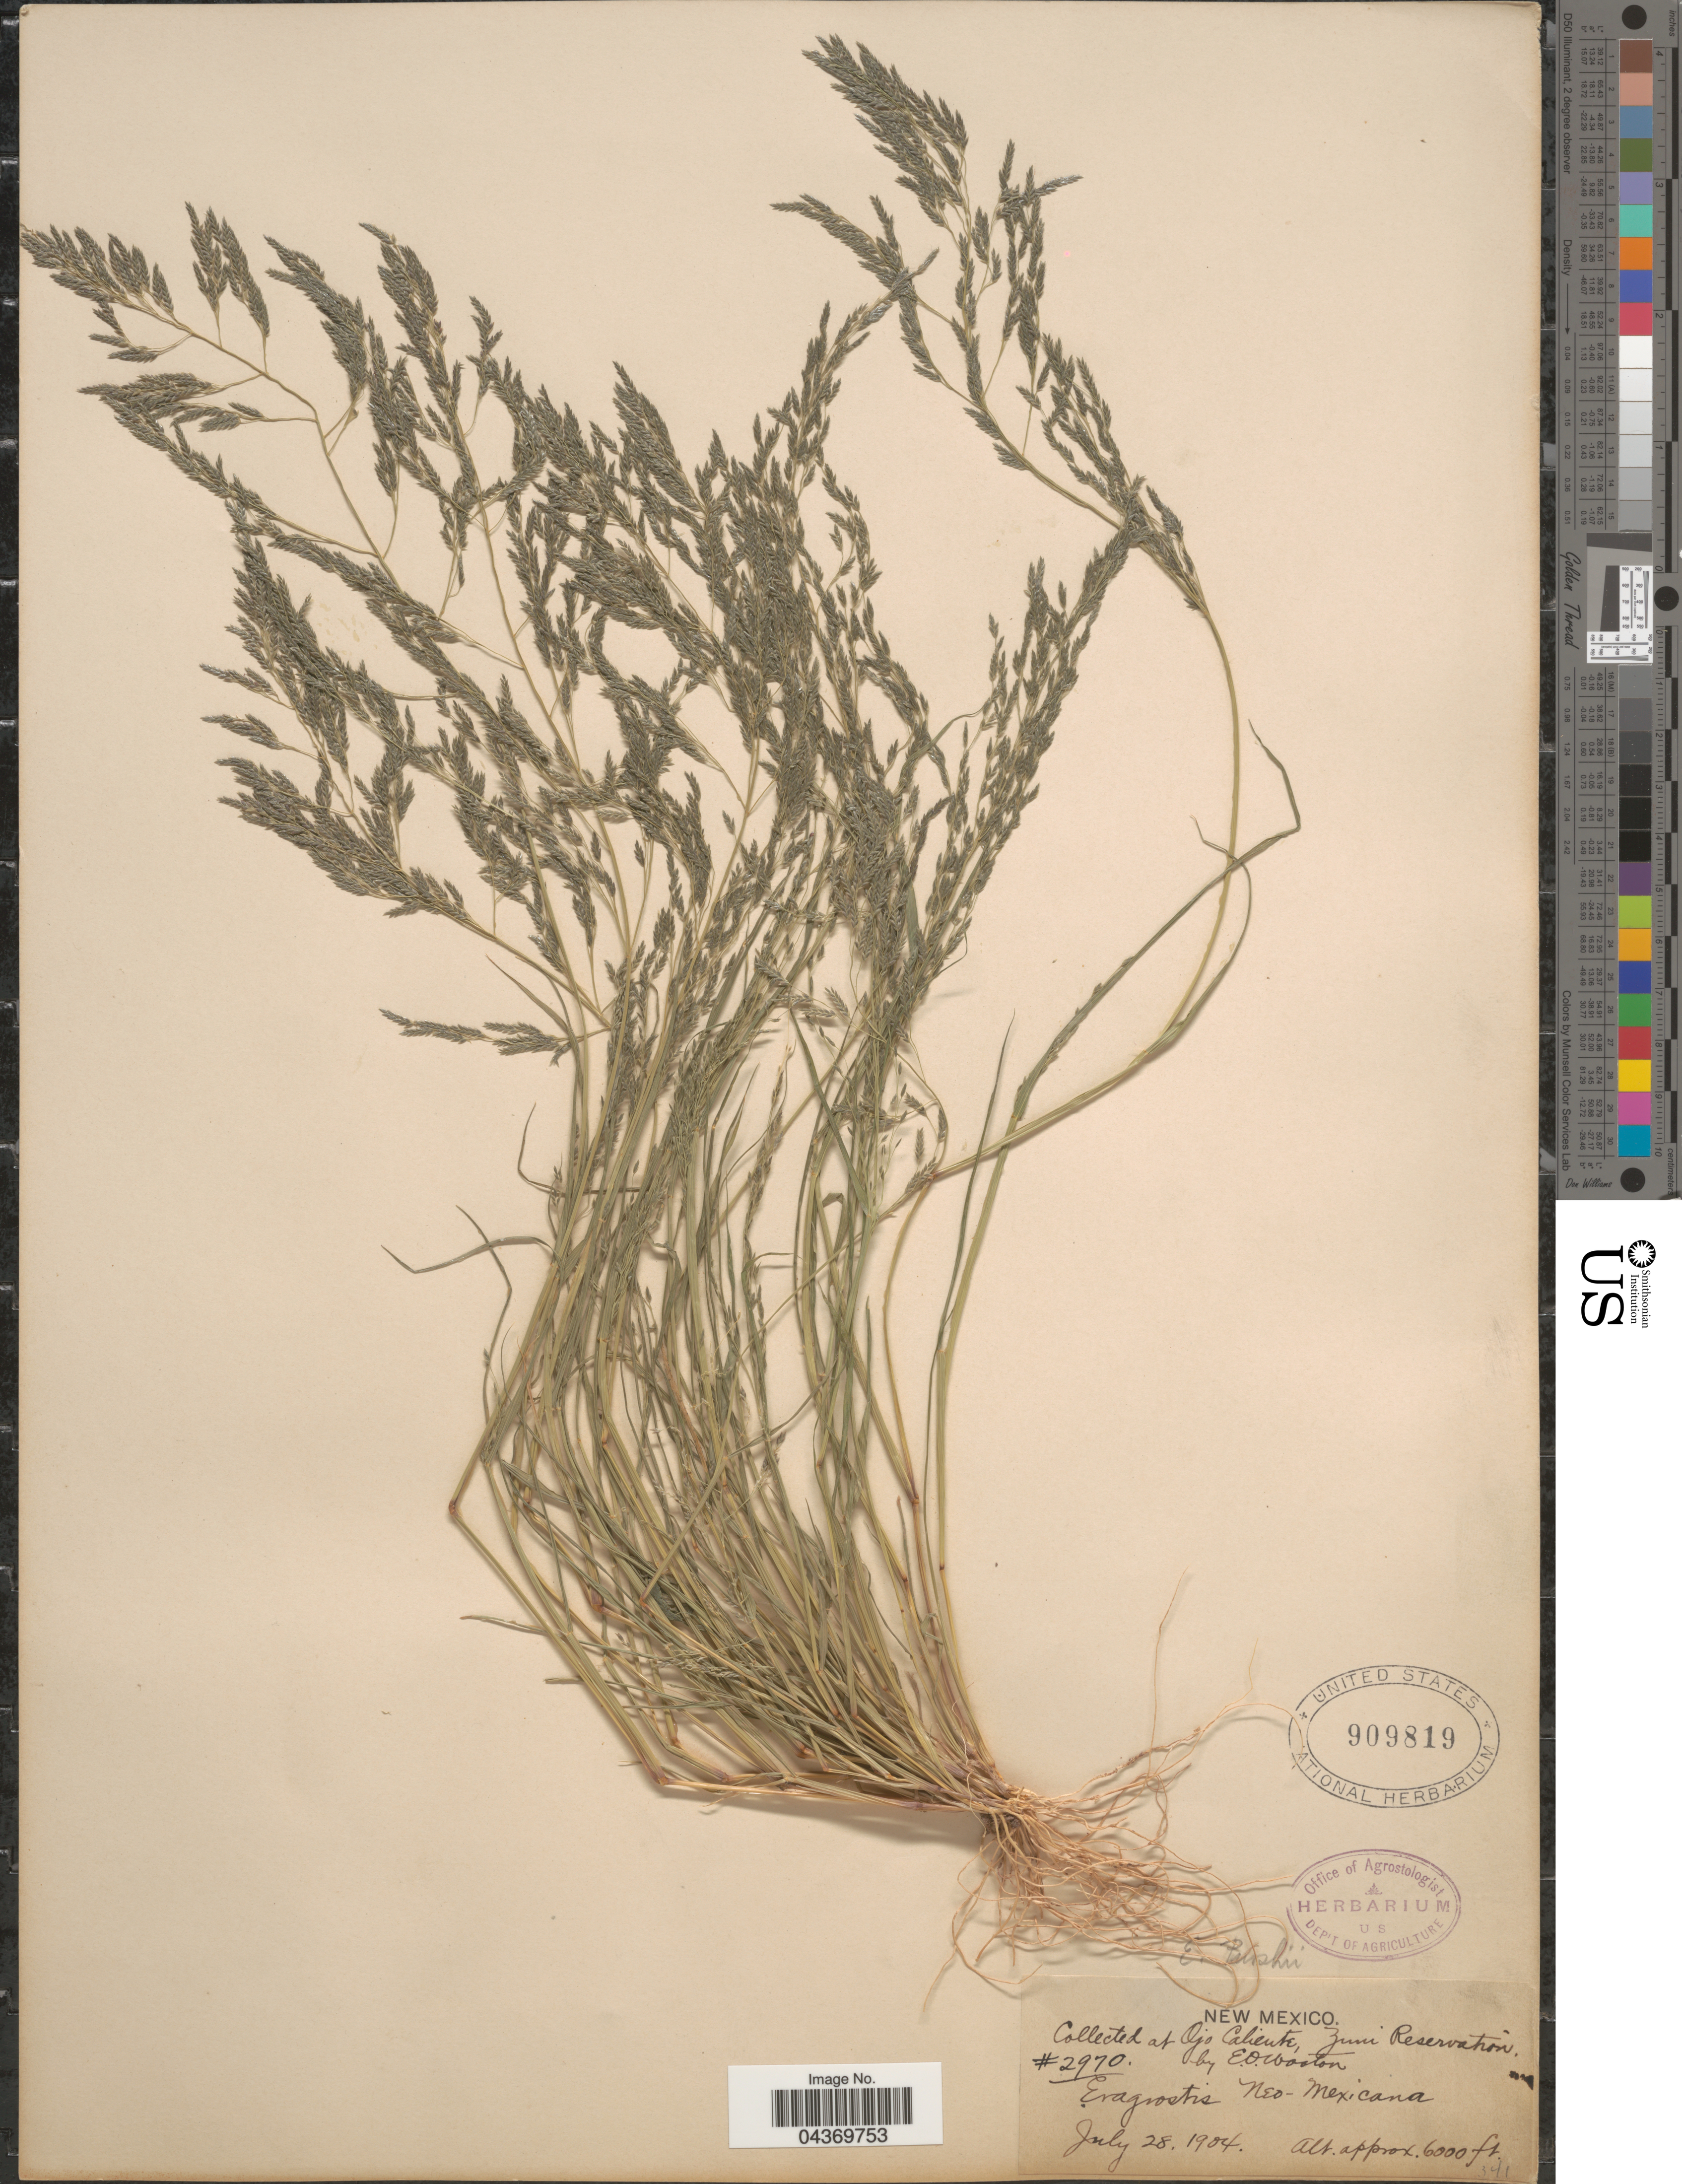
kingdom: Plantae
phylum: Tracheophyta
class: Liliopsida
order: Poales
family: Poaceae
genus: Eragrostis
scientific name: Eragrostis pectinacea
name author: (Michx.) Nees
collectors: E. O. Wooton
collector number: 2970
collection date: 1904-07-28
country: United States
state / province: New Mexico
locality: At Ojo Caliente, Zuni Reservation.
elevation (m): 1829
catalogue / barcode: US 909819